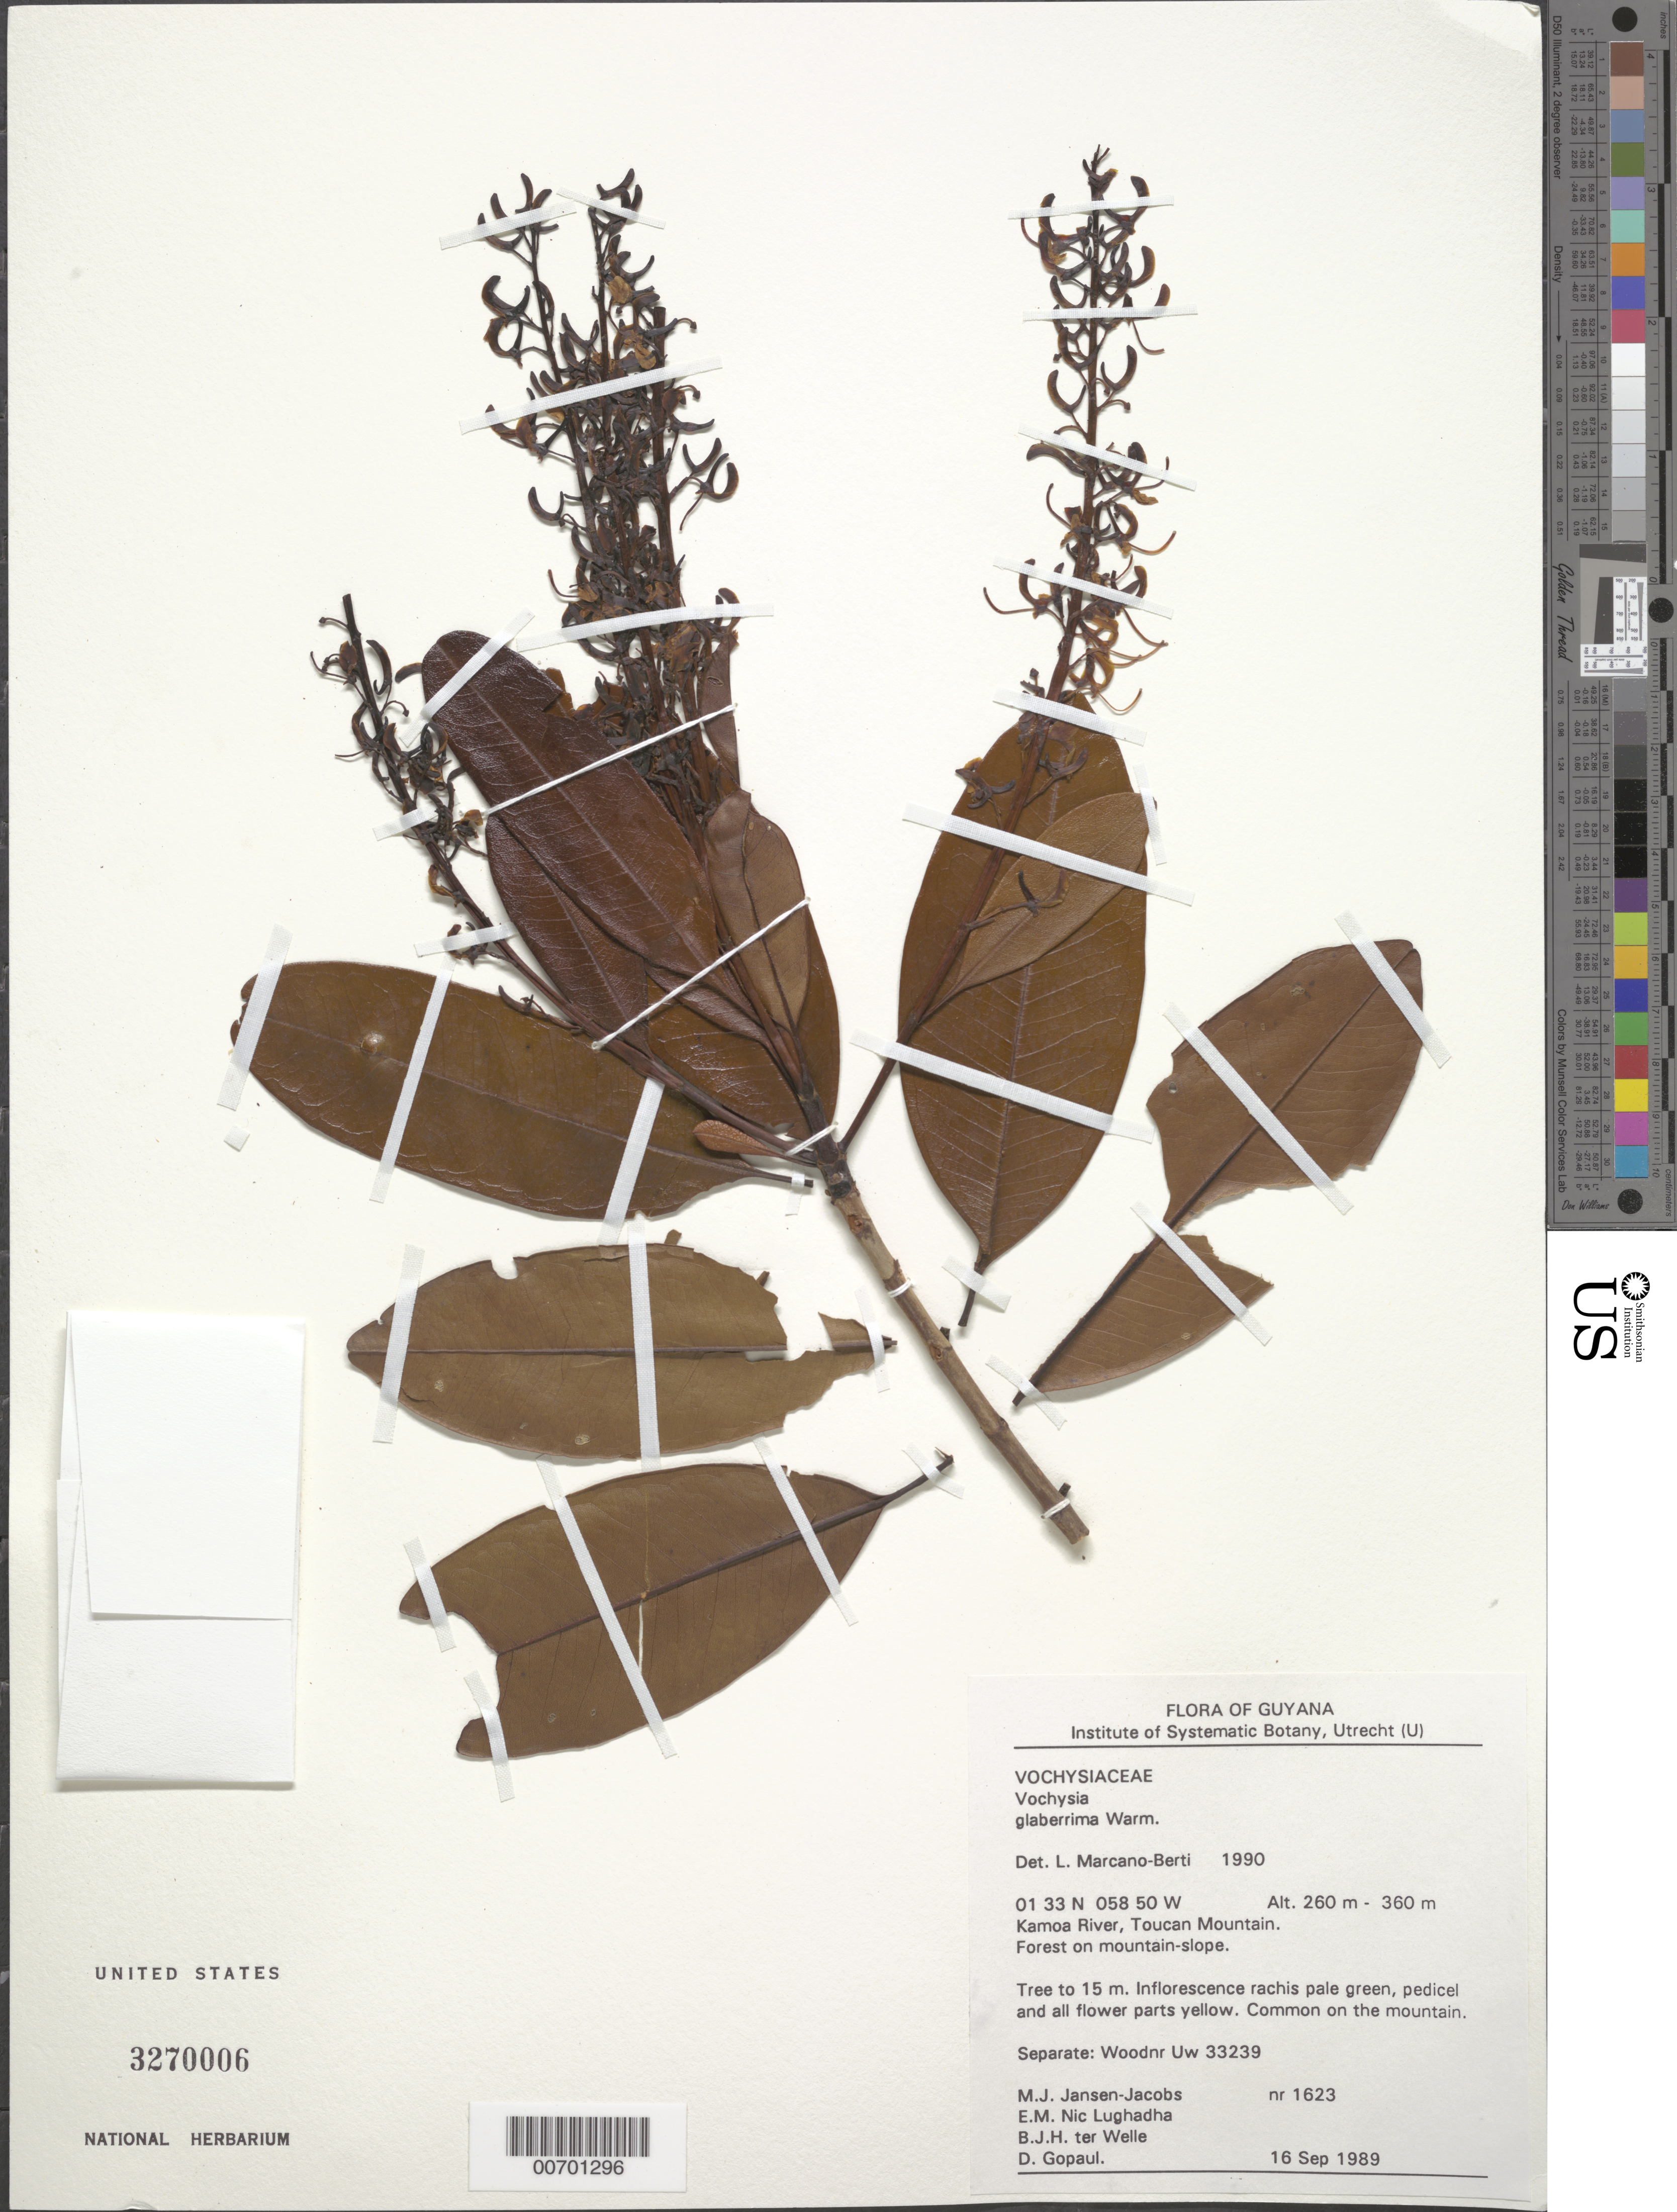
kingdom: Plantae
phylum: Tracheophyta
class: Magnoliopsida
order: Myrtales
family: Vochysiaceae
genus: Vochysia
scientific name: Vochysia glaberrima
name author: Warm.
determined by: Marcano-Berti, L.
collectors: M. J. Jansen-Jacobs, E. Nic Lughadha, B. Welle & D. Gopaul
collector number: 1623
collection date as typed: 16-Sep-89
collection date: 1989-09-16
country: Guyana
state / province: U. Takutu-U. Essequibo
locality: Toucan Mountain, Kamoa River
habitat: Forest on mountain slope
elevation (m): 260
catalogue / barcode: US 3270006